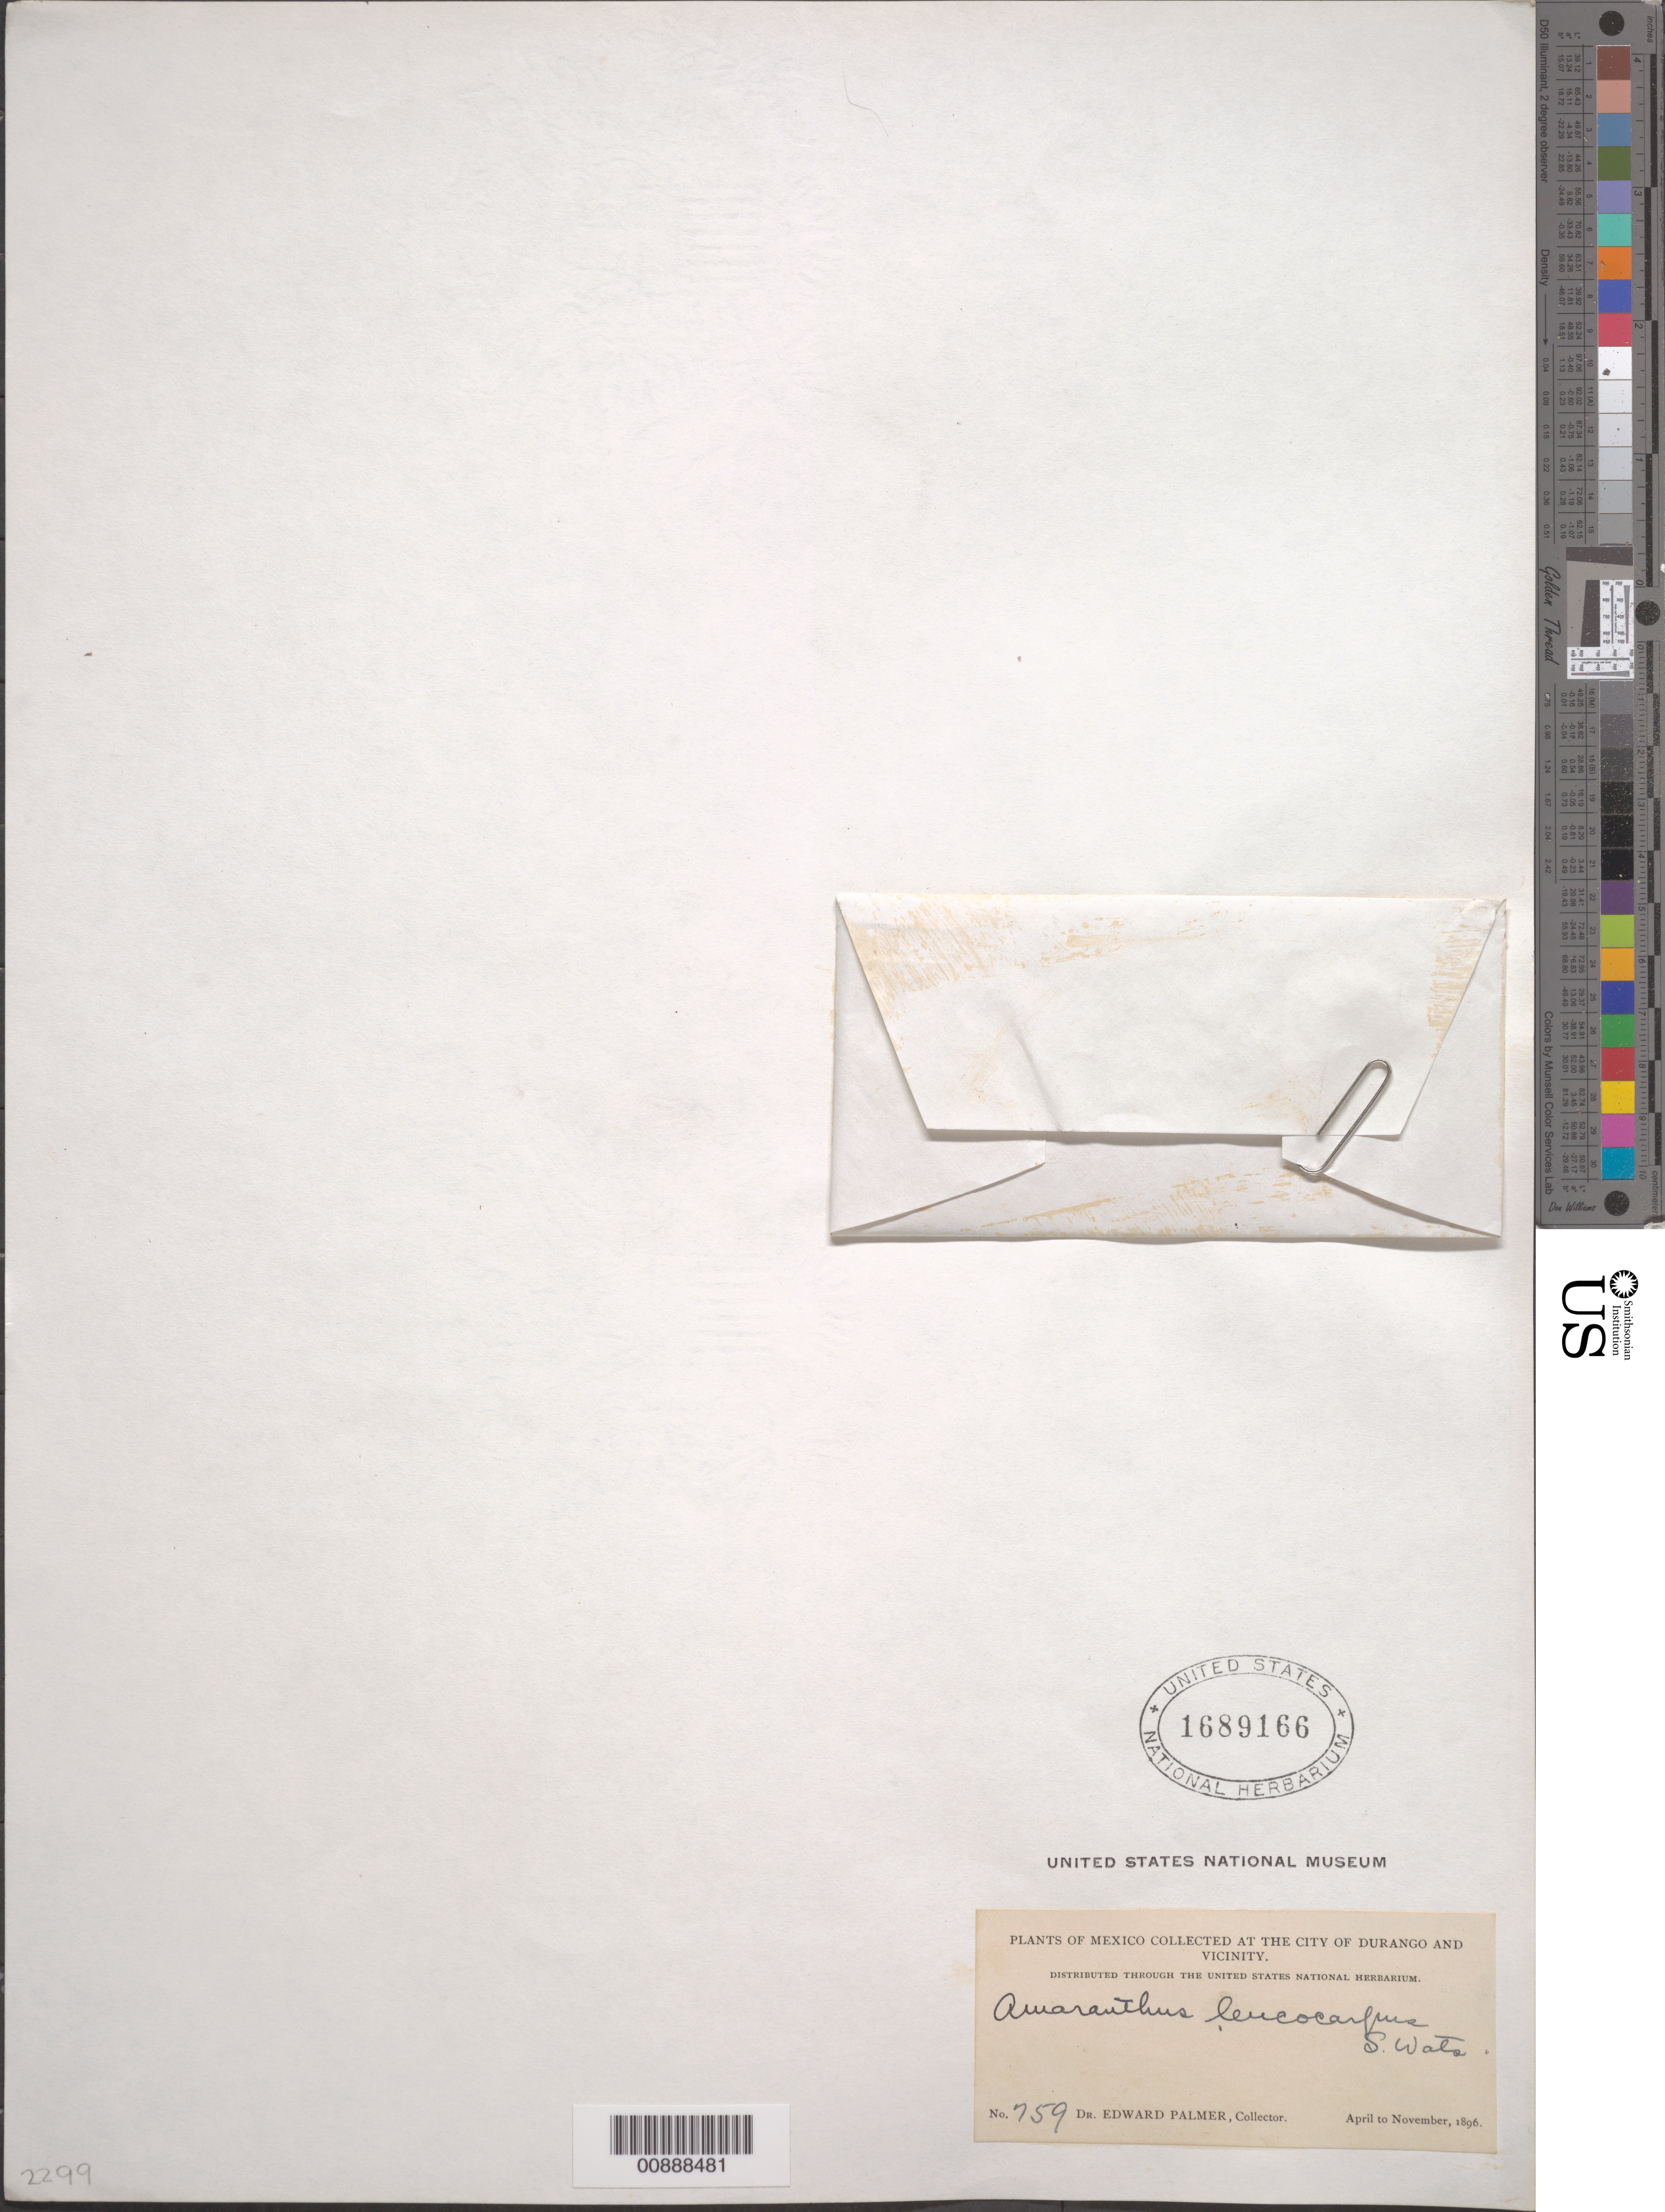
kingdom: Plantae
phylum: Tracheophyta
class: Magnoliopsida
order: Caryophyllales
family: Amaranthaceae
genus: Amaranthus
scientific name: Amaranthus leucocarpus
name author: S. Watson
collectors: E. Palmer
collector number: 759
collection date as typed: Apr 1896 to -- Nov 1896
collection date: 1896-04/1896-11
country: Mexico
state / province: Durango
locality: City of Durango and vicinity.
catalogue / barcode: US 1689166